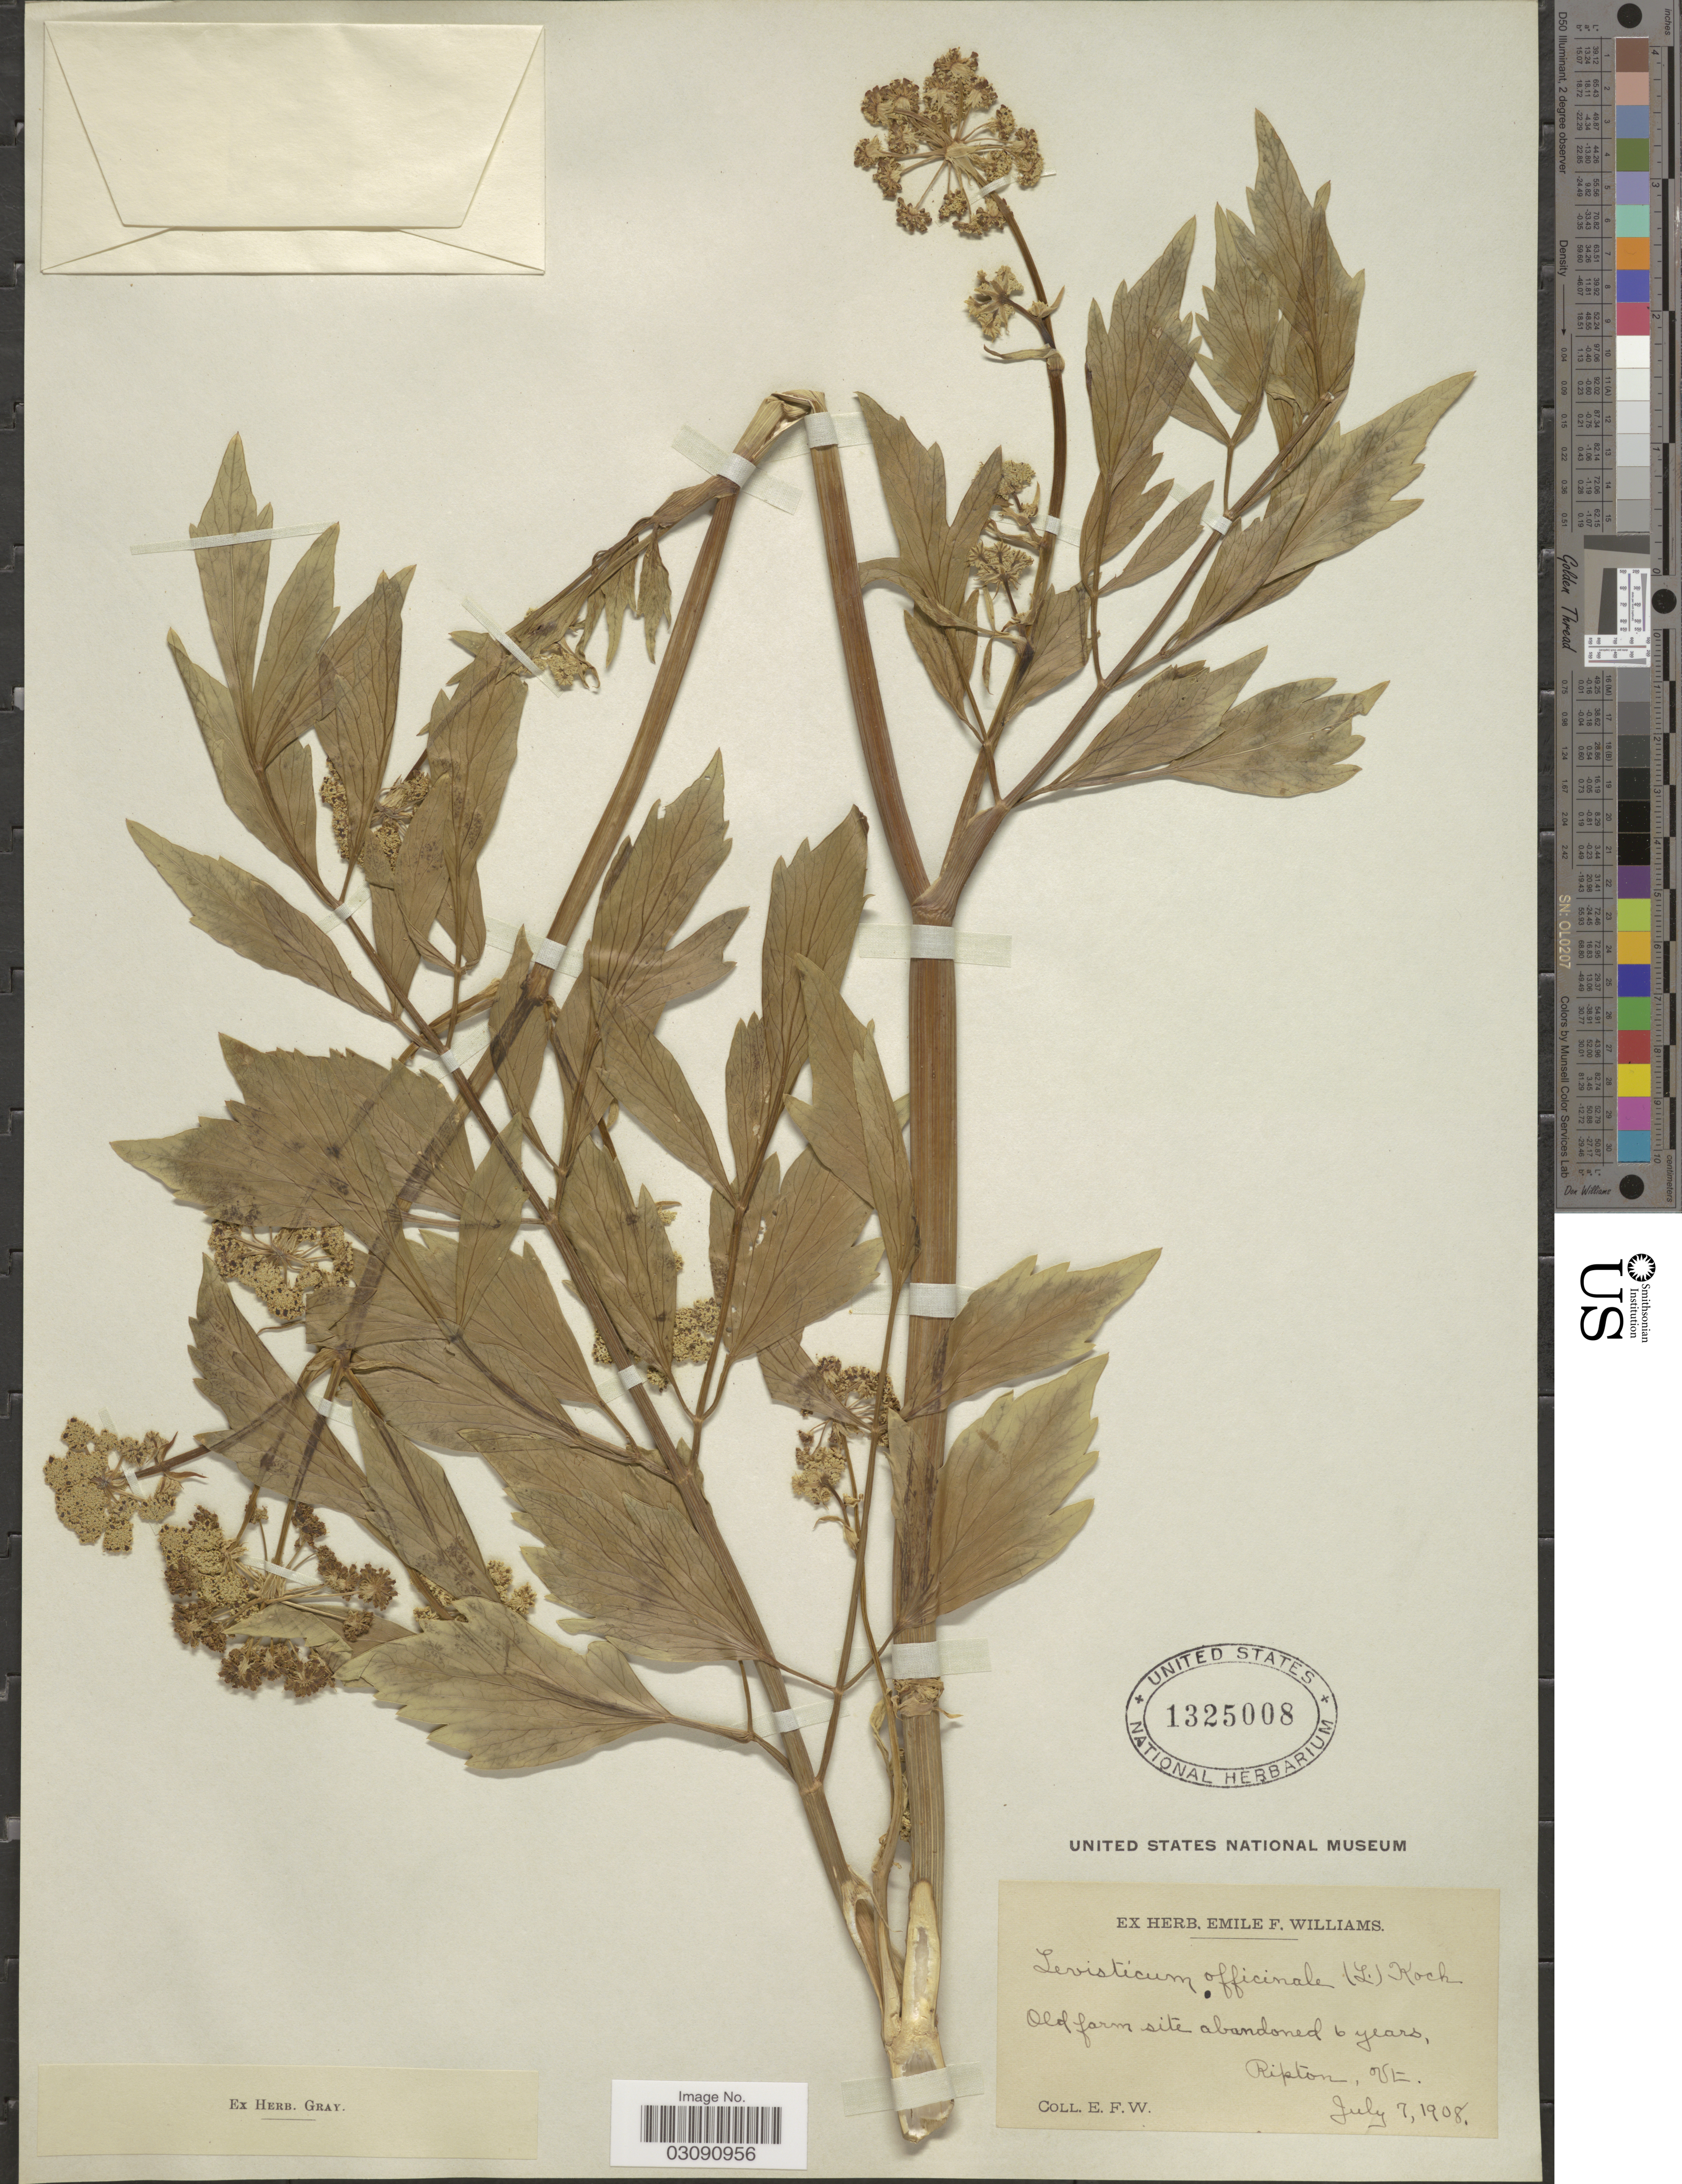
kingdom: Plantae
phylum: Tracheophyta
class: Magnoliopsida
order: Apiales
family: Apiaceae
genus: Levisticum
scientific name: Levisticum officinale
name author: W.D.J. Koch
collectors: E. F. Williams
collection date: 1908-07-07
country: United States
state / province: Vermont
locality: Old farm site abandoned 6 years, Ripton.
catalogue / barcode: US 1325008